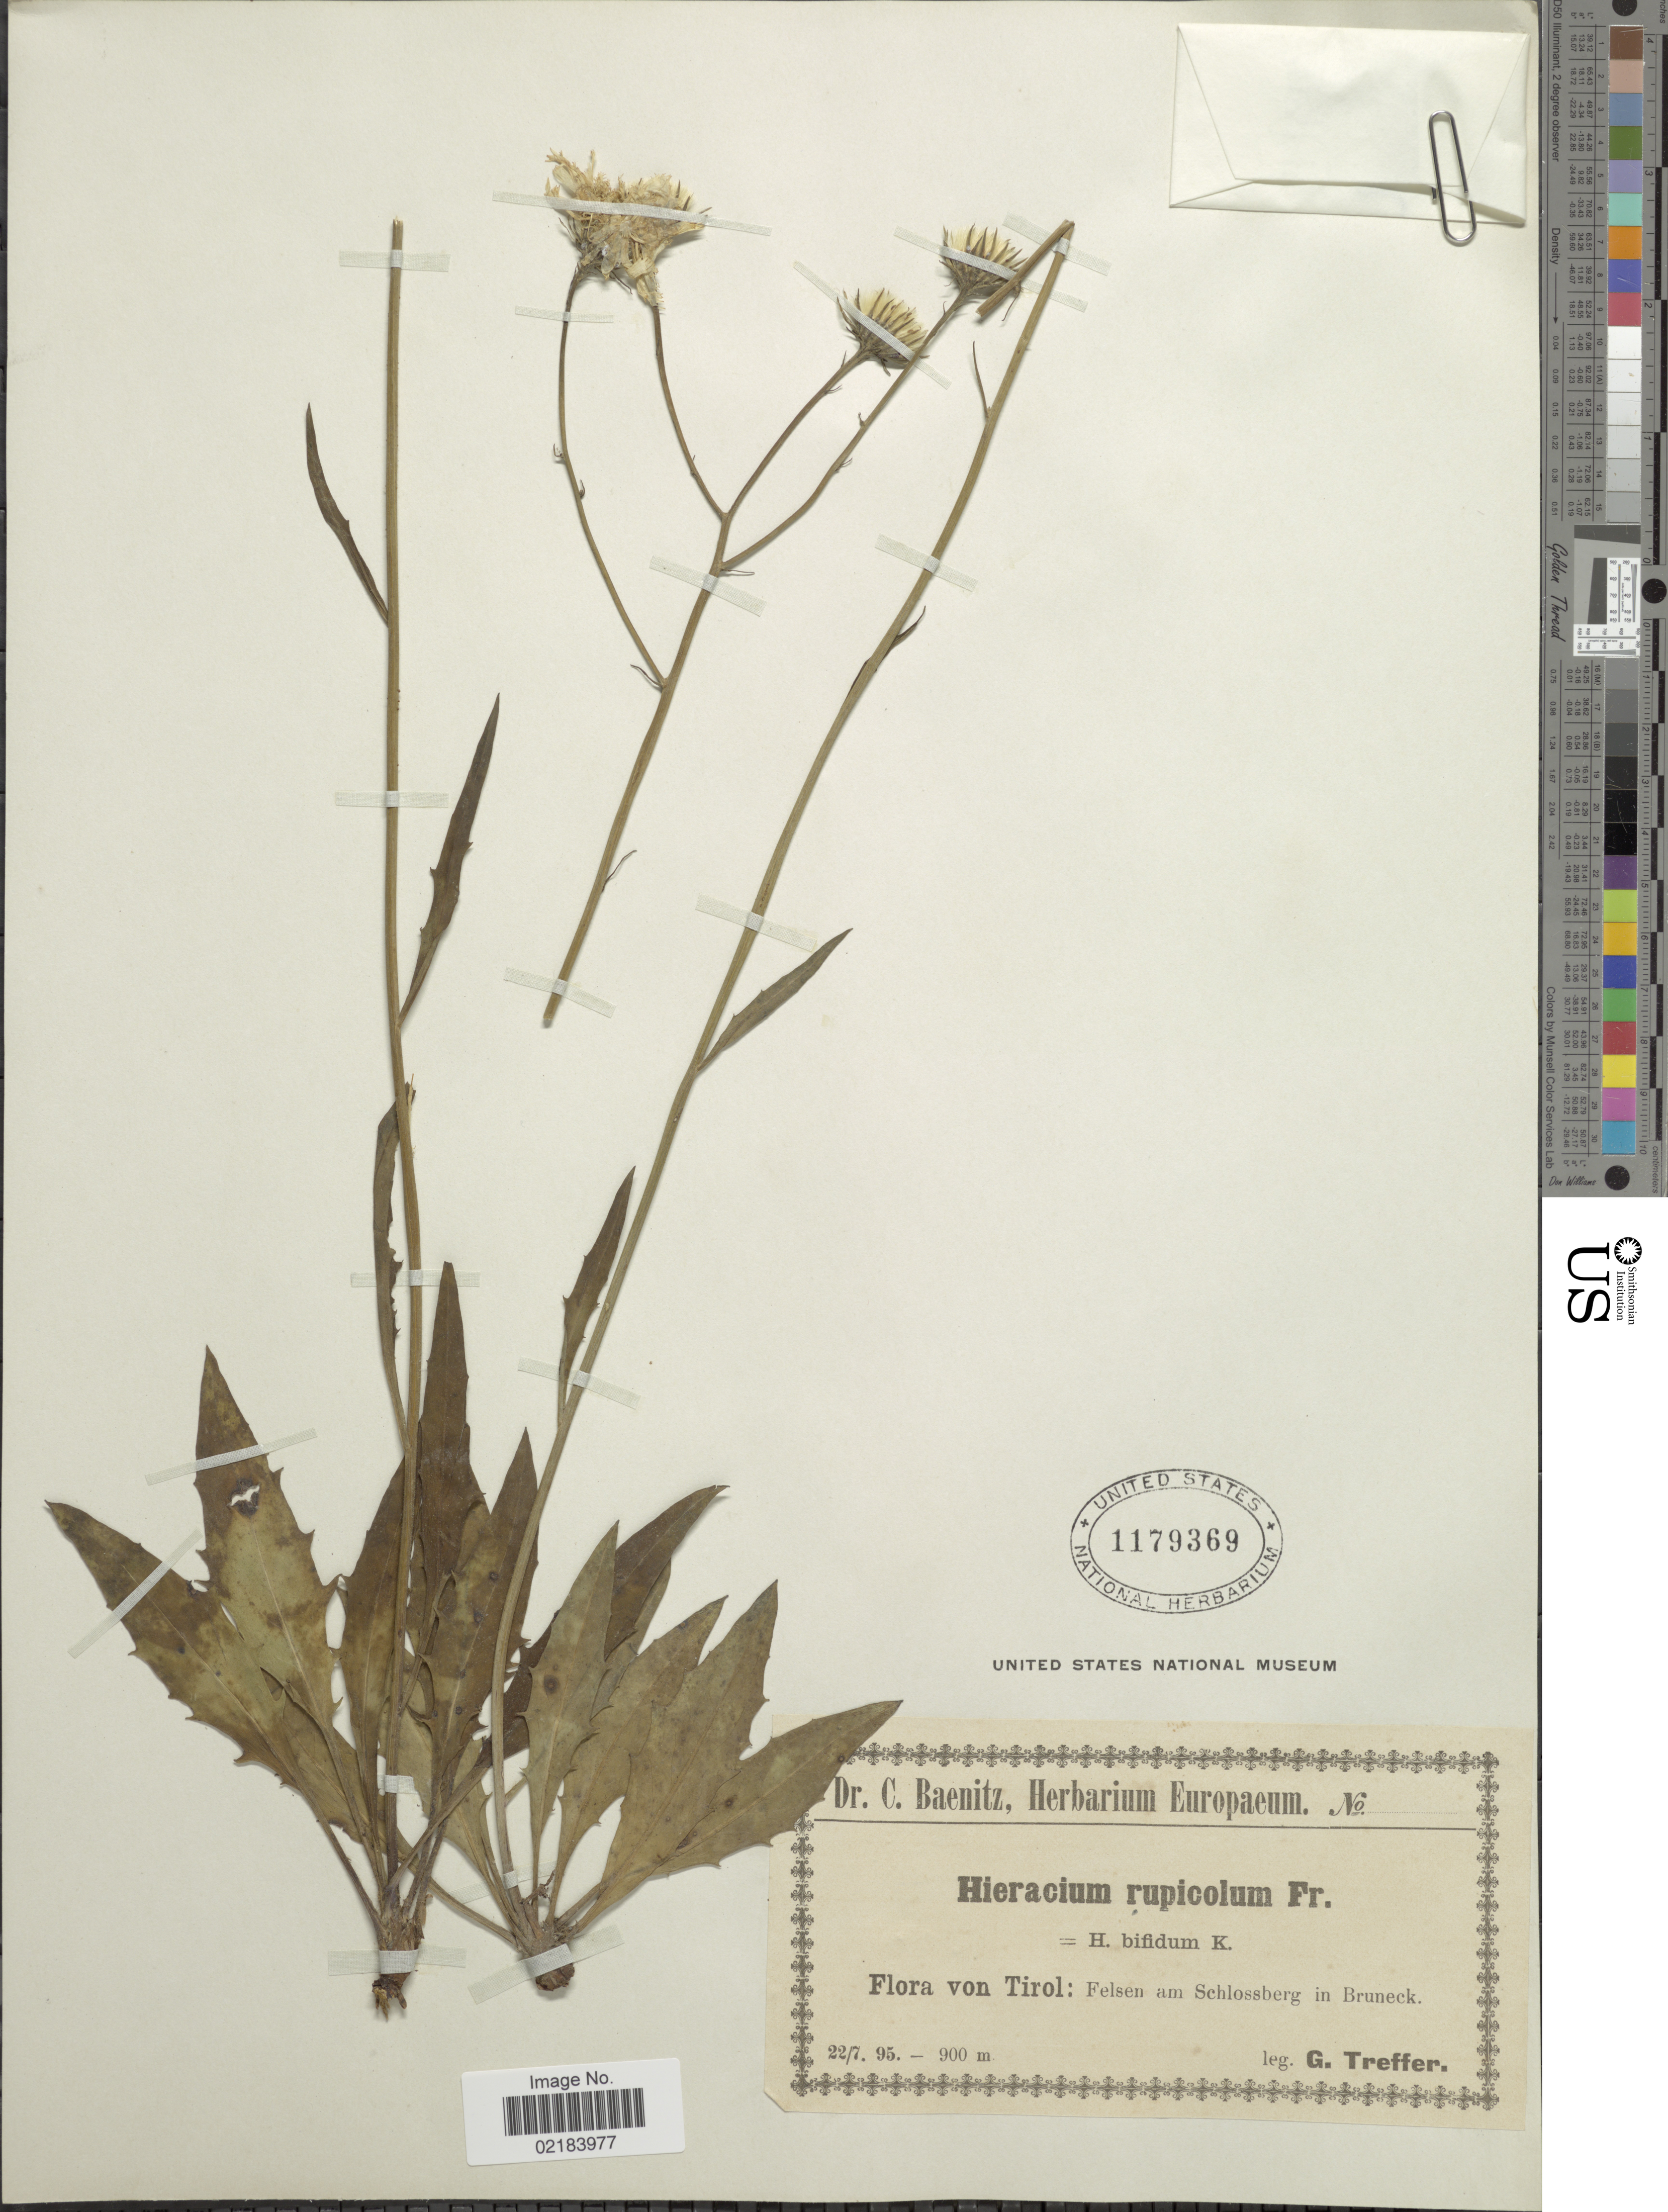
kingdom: Plantae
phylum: Tracheophyta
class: Magnoliopsida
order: Asterales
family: Asteraceae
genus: Hieracium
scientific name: Hieracium rupicola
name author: Jord.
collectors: G. Treffer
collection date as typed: Transcribed d/m/y: 22/7/95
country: Austria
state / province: Tirol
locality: Felsen am Schlossberg in Bruneck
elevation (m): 900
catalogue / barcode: US 1179369